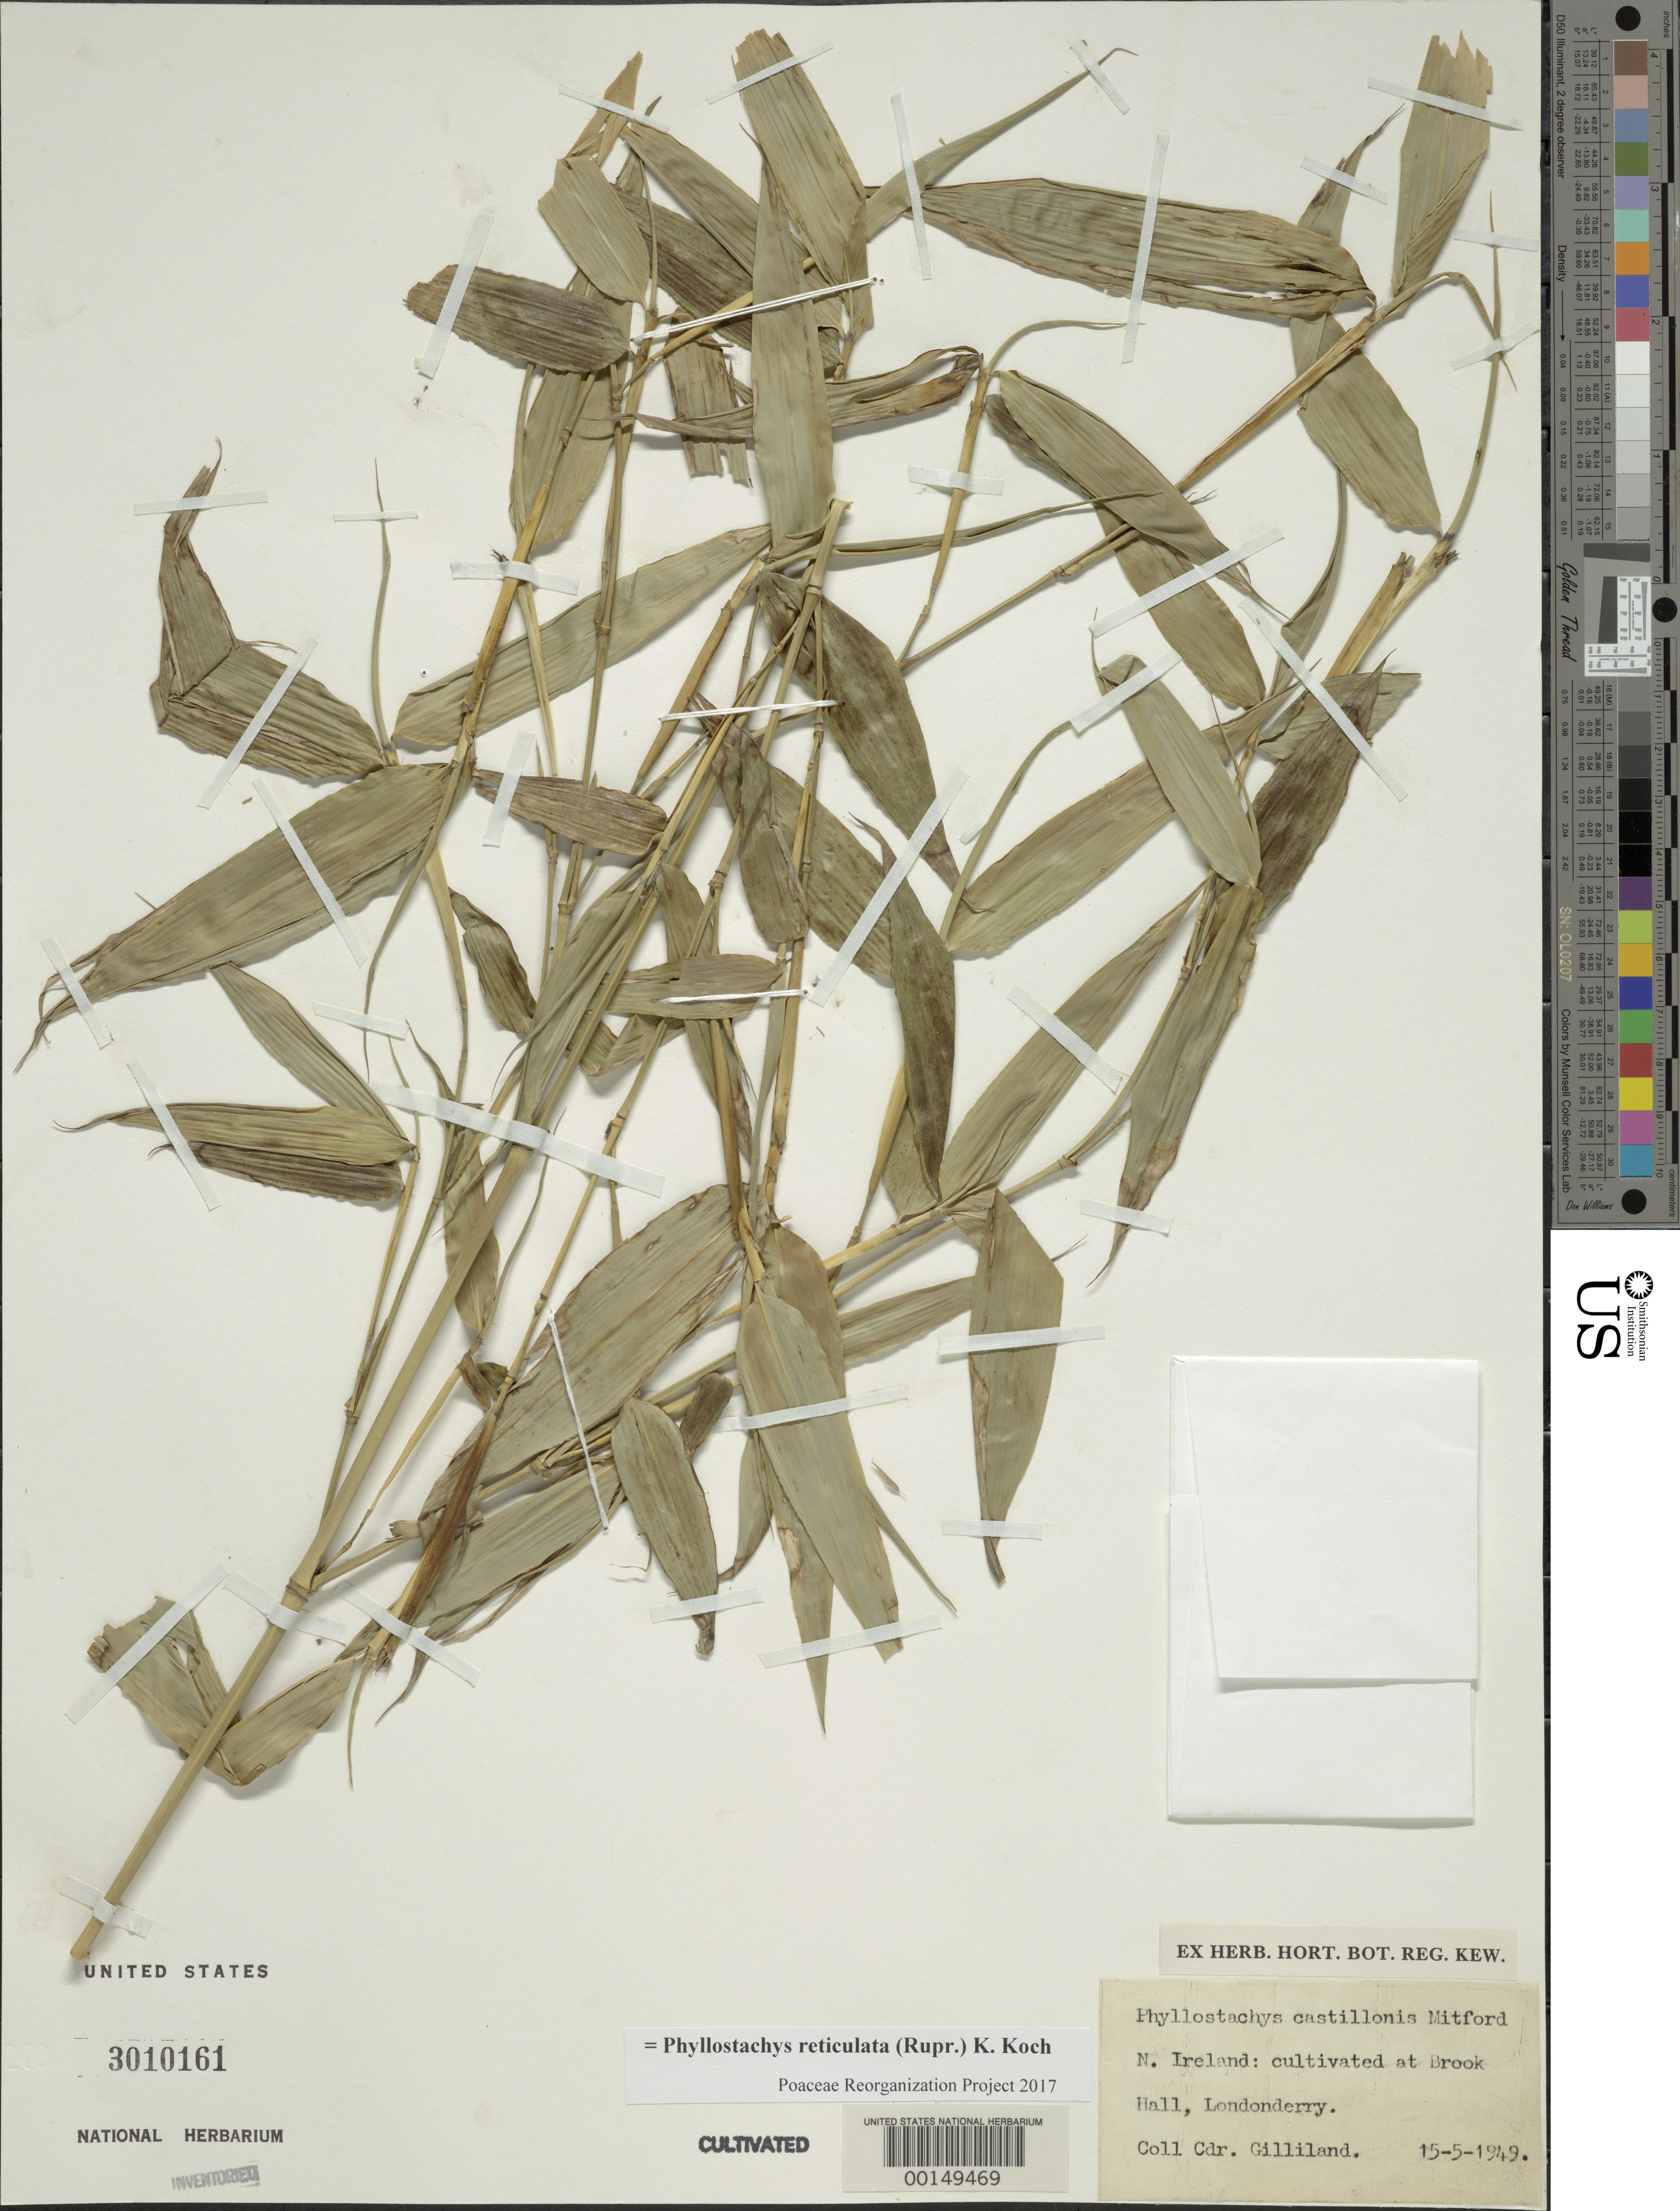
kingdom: Plantae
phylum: Tracheophyta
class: Liliopsida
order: Poales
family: Poaceae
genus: Phyllostachys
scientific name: Phyllostachys castillonis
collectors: C. Gilliland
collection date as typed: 15 May 1949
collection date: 1949-05-15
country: United Kingdom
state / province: Northern Ireland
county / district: Londonderry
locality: Brook hall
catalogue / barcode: US 3010161